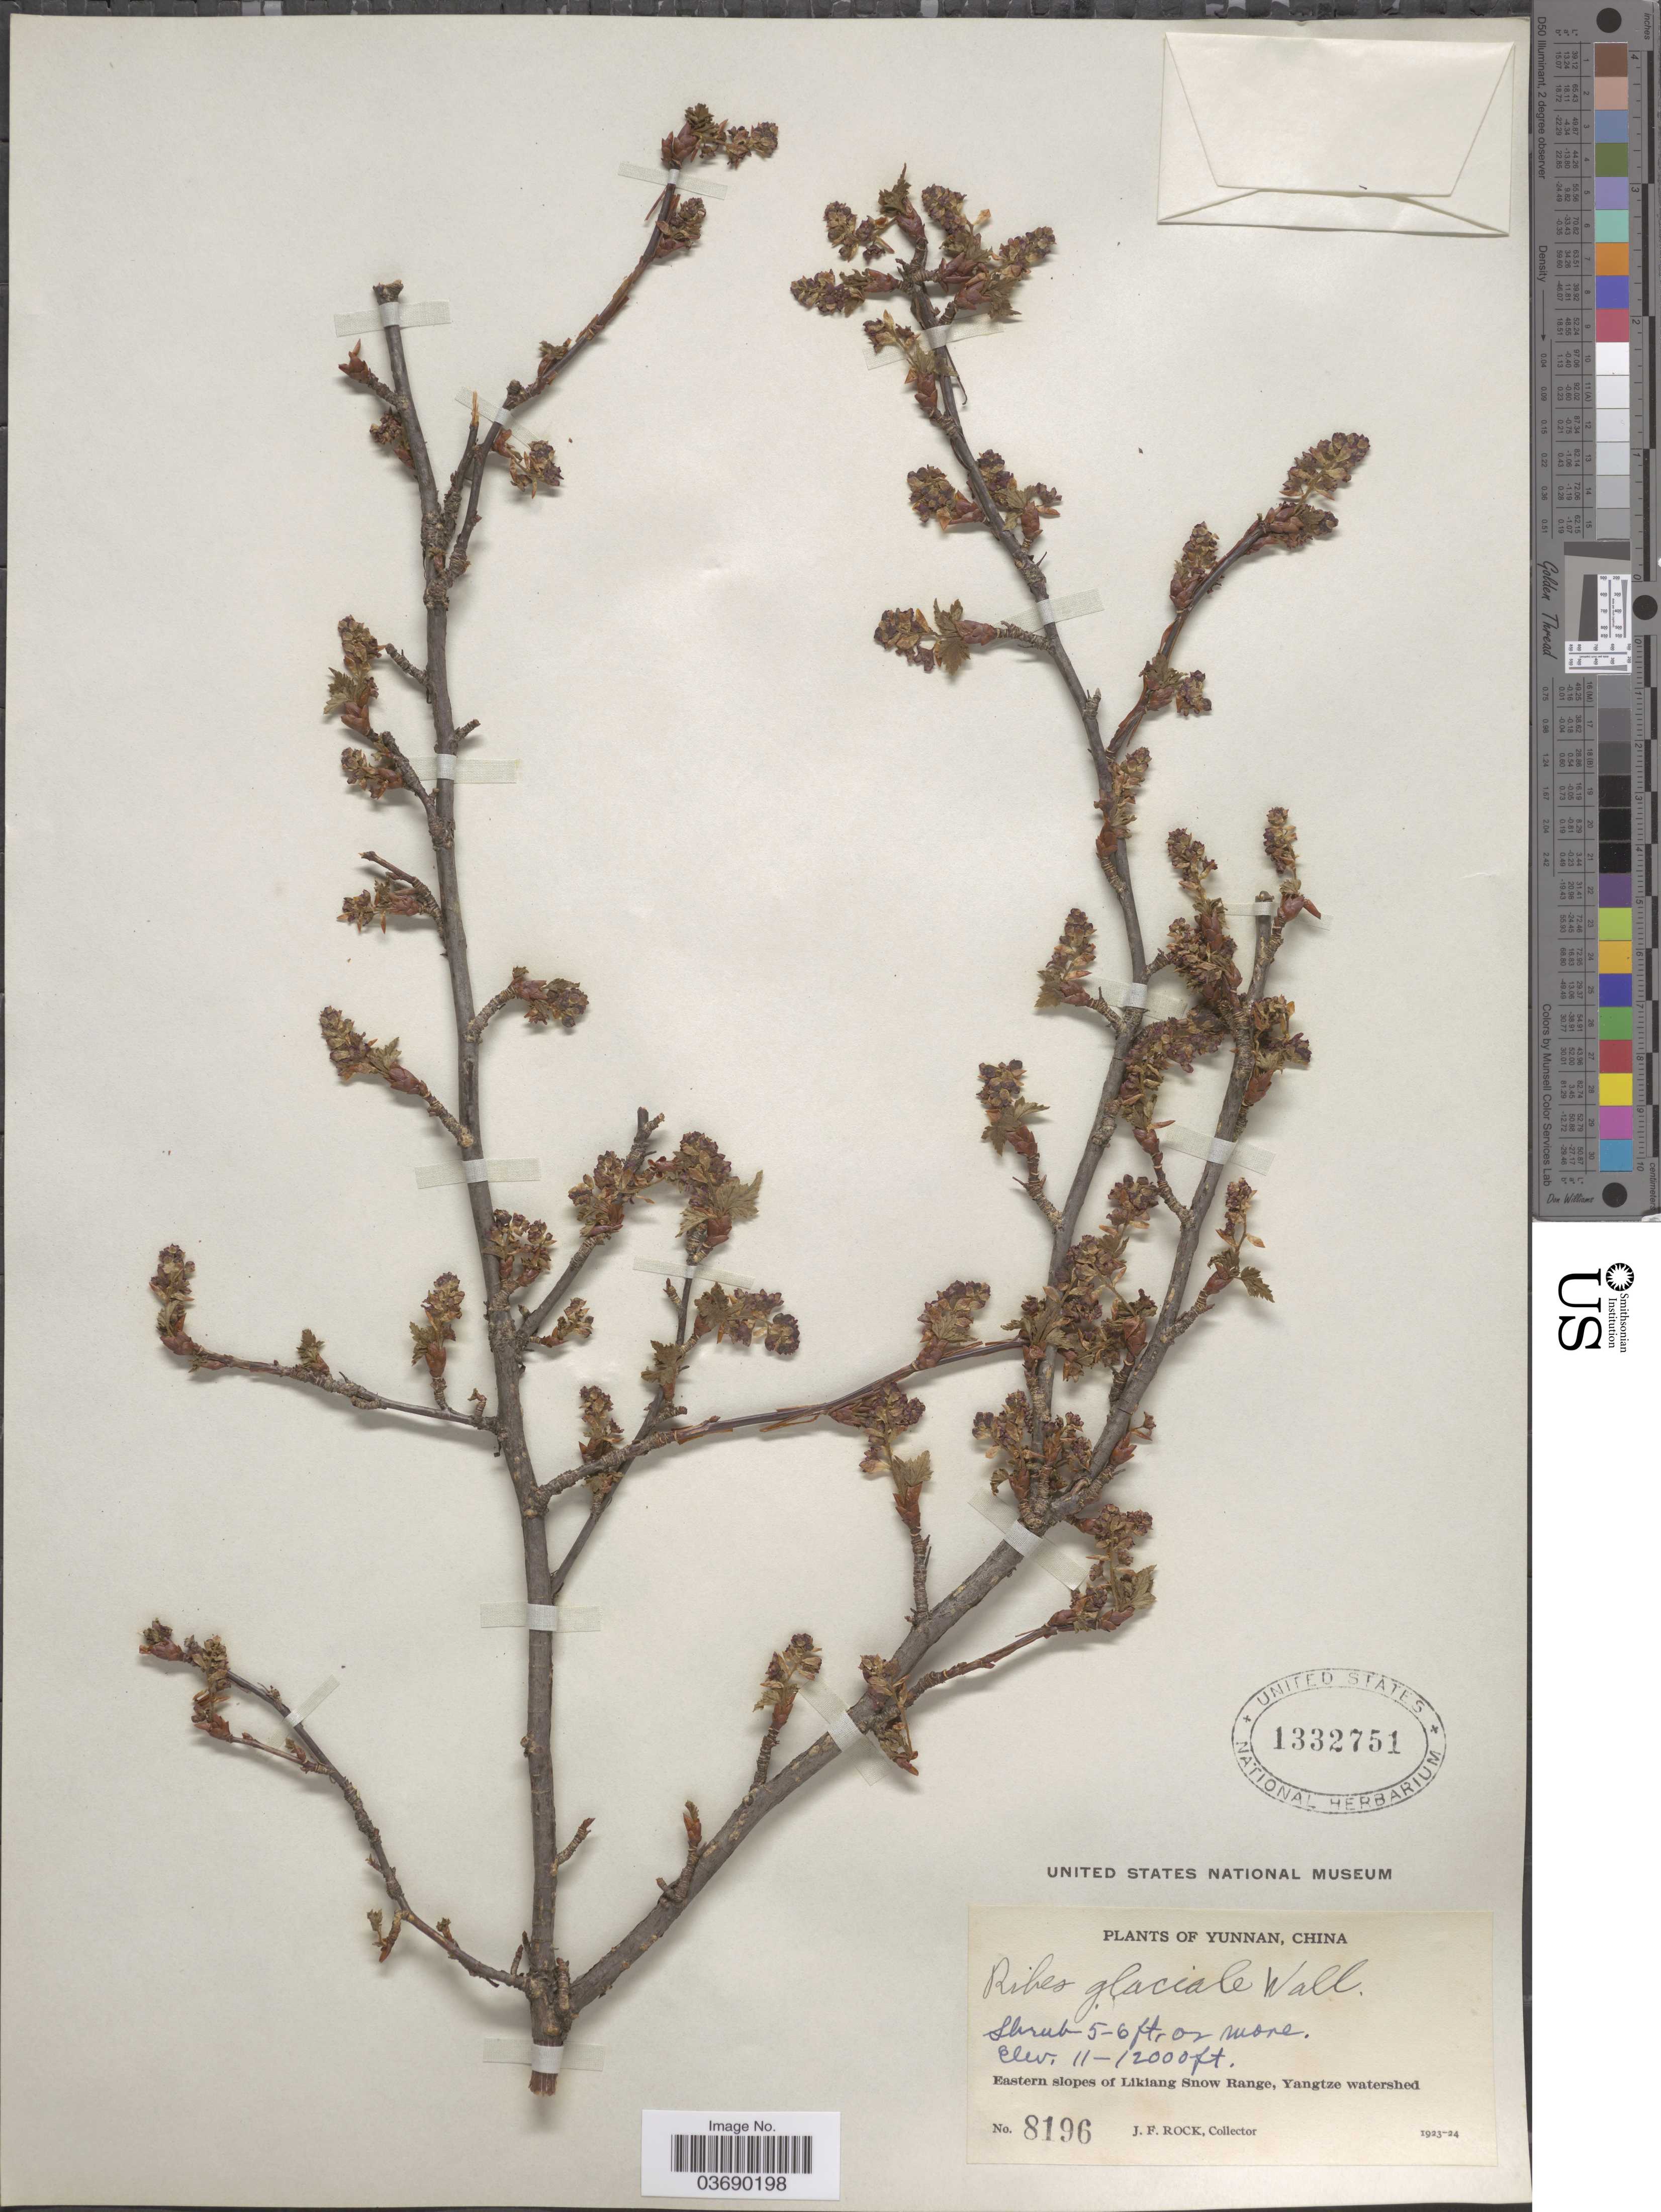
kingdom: Plantae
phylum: Tracheophyta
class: Magnoliopsida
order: Saxifragales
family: Grossulariaceae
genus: Ribes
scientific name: Ribes glaciale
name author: Wall.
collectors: J. Rock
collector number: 8196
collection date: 1923/1924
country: China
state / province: Yunnan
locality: Eastern slopes of Likiang Snow Range, Yangtze watershed.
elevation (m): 3353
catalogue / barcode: US 1332751